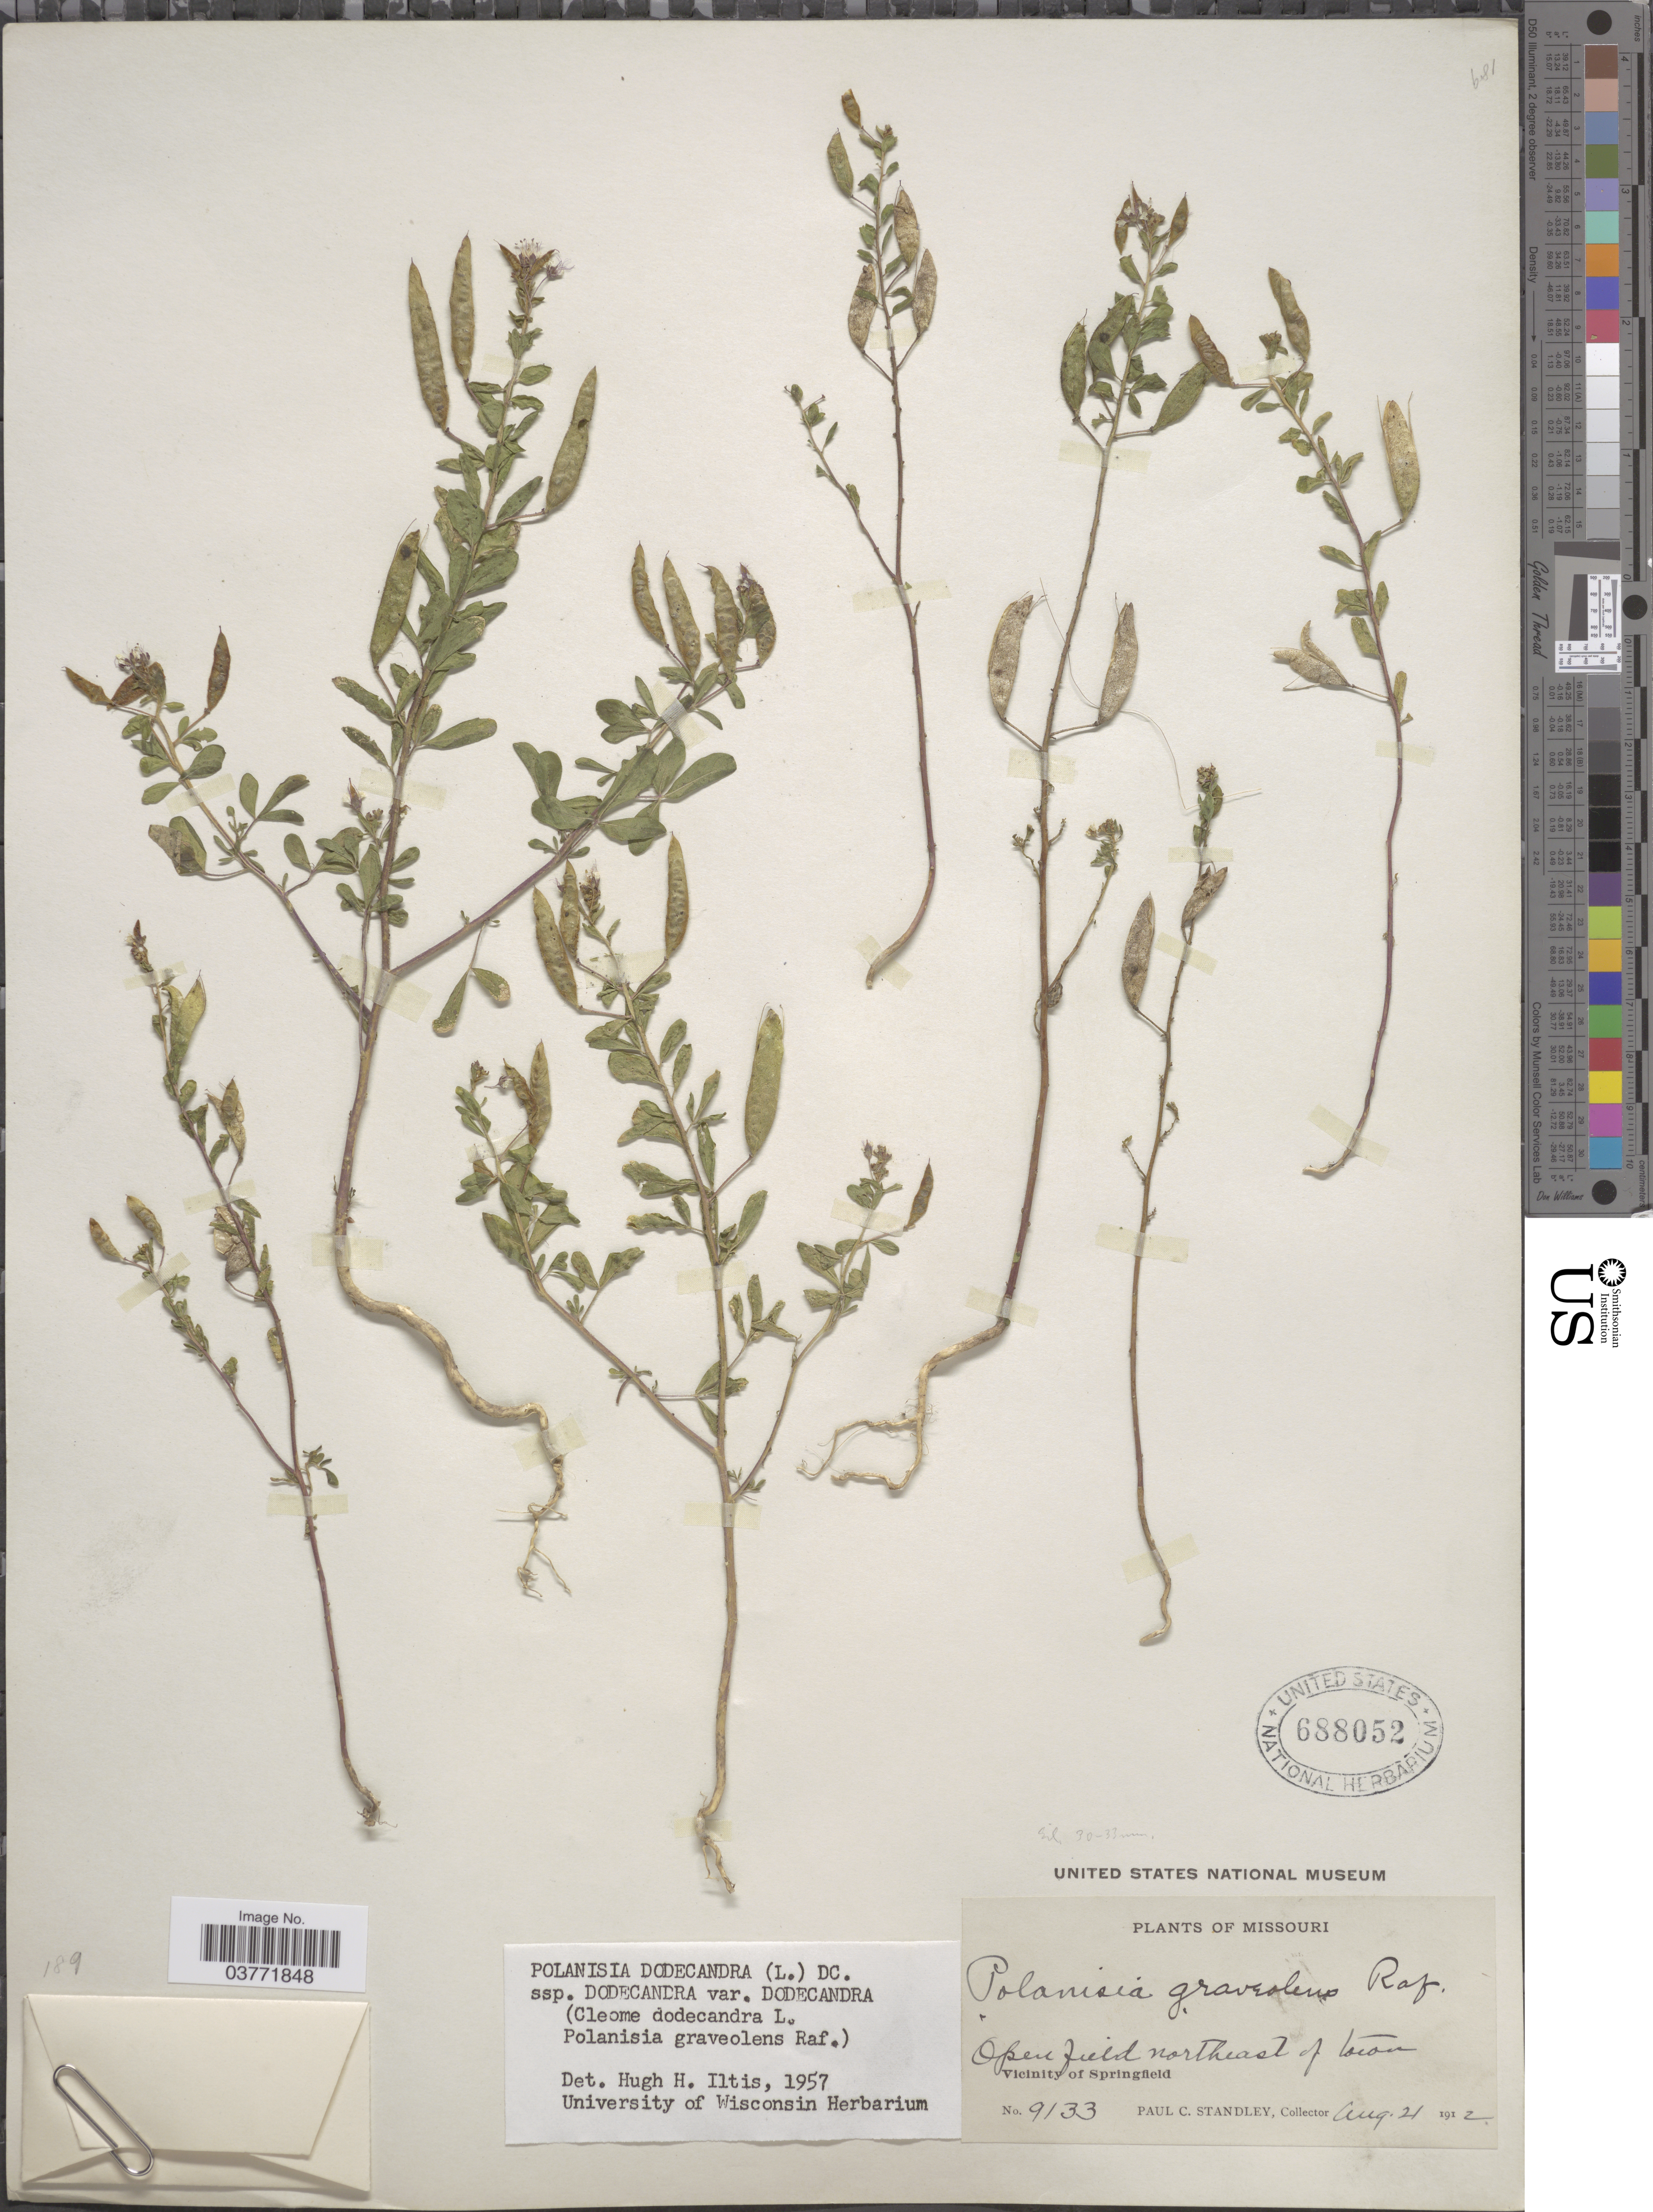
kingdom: Plantae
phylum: Tracheophyta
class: Magnoliopsida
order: Brassicales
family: Cleomaceae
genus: Polanisia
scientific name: Polanisia dodecandra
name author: (L.) DC.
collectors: P. C. Standley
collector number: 9133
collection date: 1912-08-21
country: United States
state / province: Missouri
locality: Open field northeast of town. Vicinity of Springfield.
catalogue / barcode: US 688052